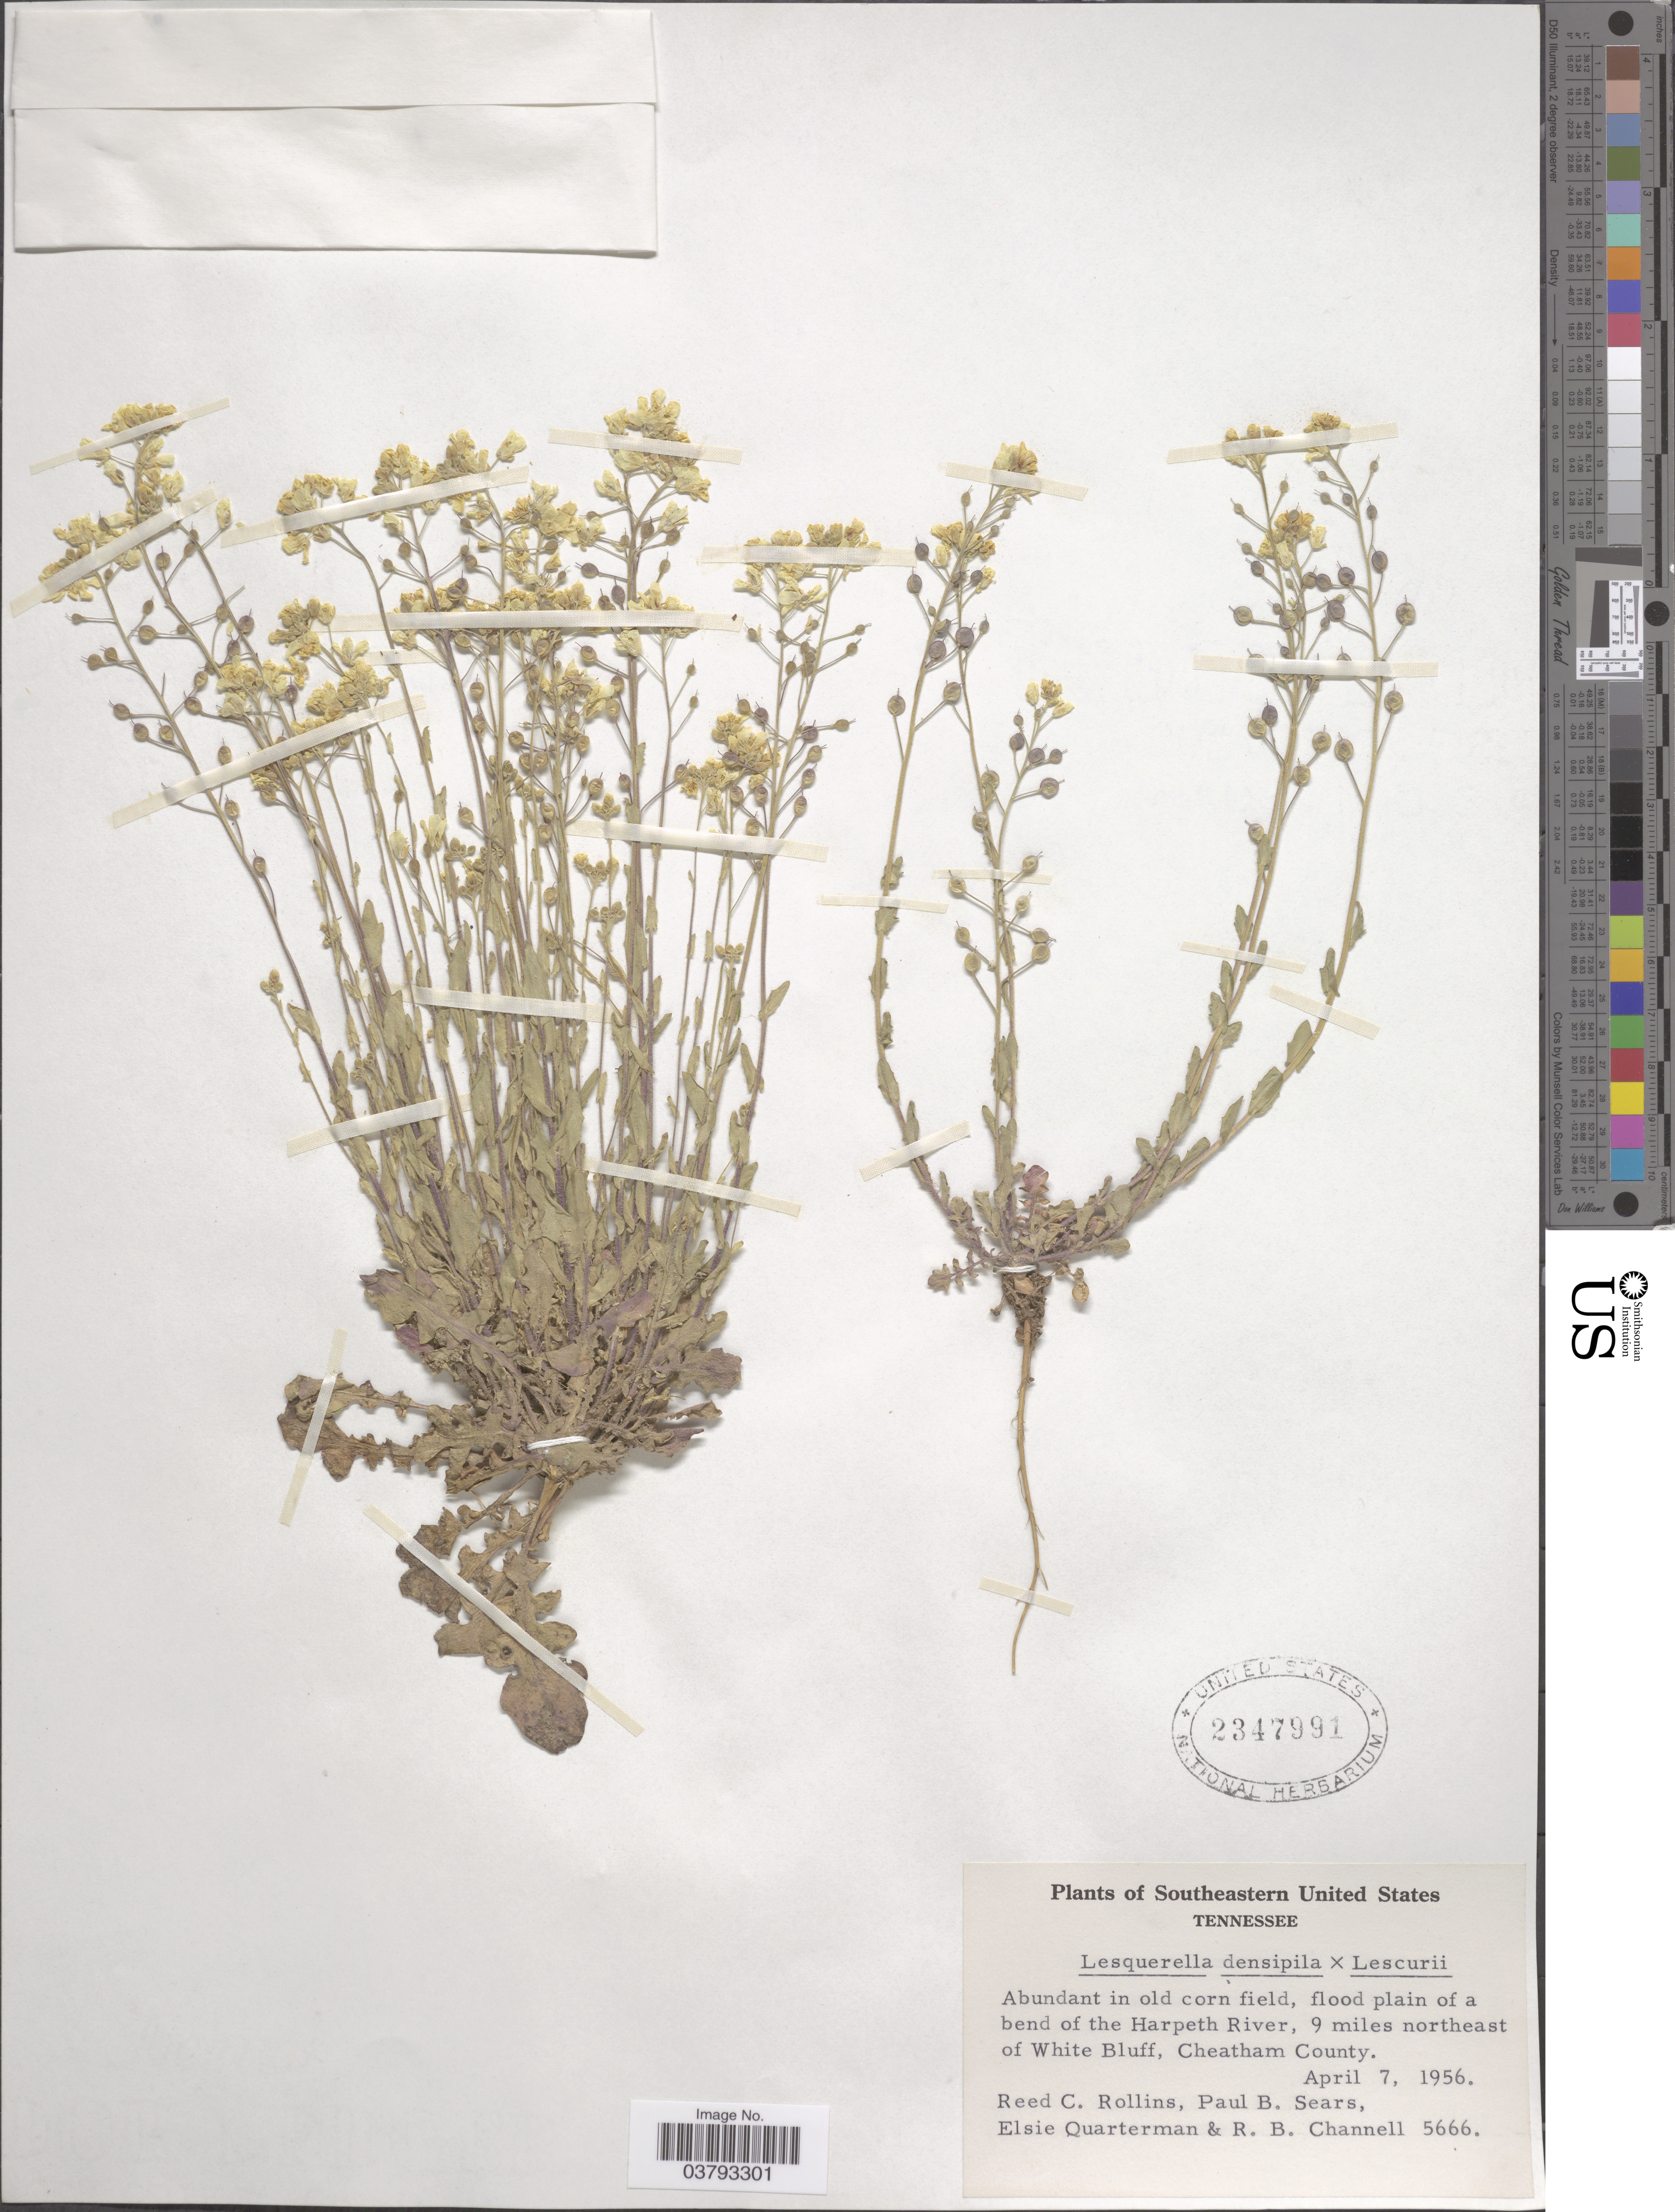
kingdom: Plantae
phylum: Tracheophyta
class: Magnoliopsida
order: Brassicales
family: Brassicaceae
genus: Lesquerella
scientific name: Lesquerella densipila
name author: Rollins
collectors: R. C. Rollins, P. Sears, E. Quarterman & R. B. Channell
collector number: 5666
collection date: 1956-04-07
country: United States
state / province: Tennessee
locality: Southeastern United States. Flood plain of a bend of the Harpeth River, 9 miles northeast of White Bluff, Cheatham County.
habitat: abundant in old corn field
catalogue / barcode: US 2347991